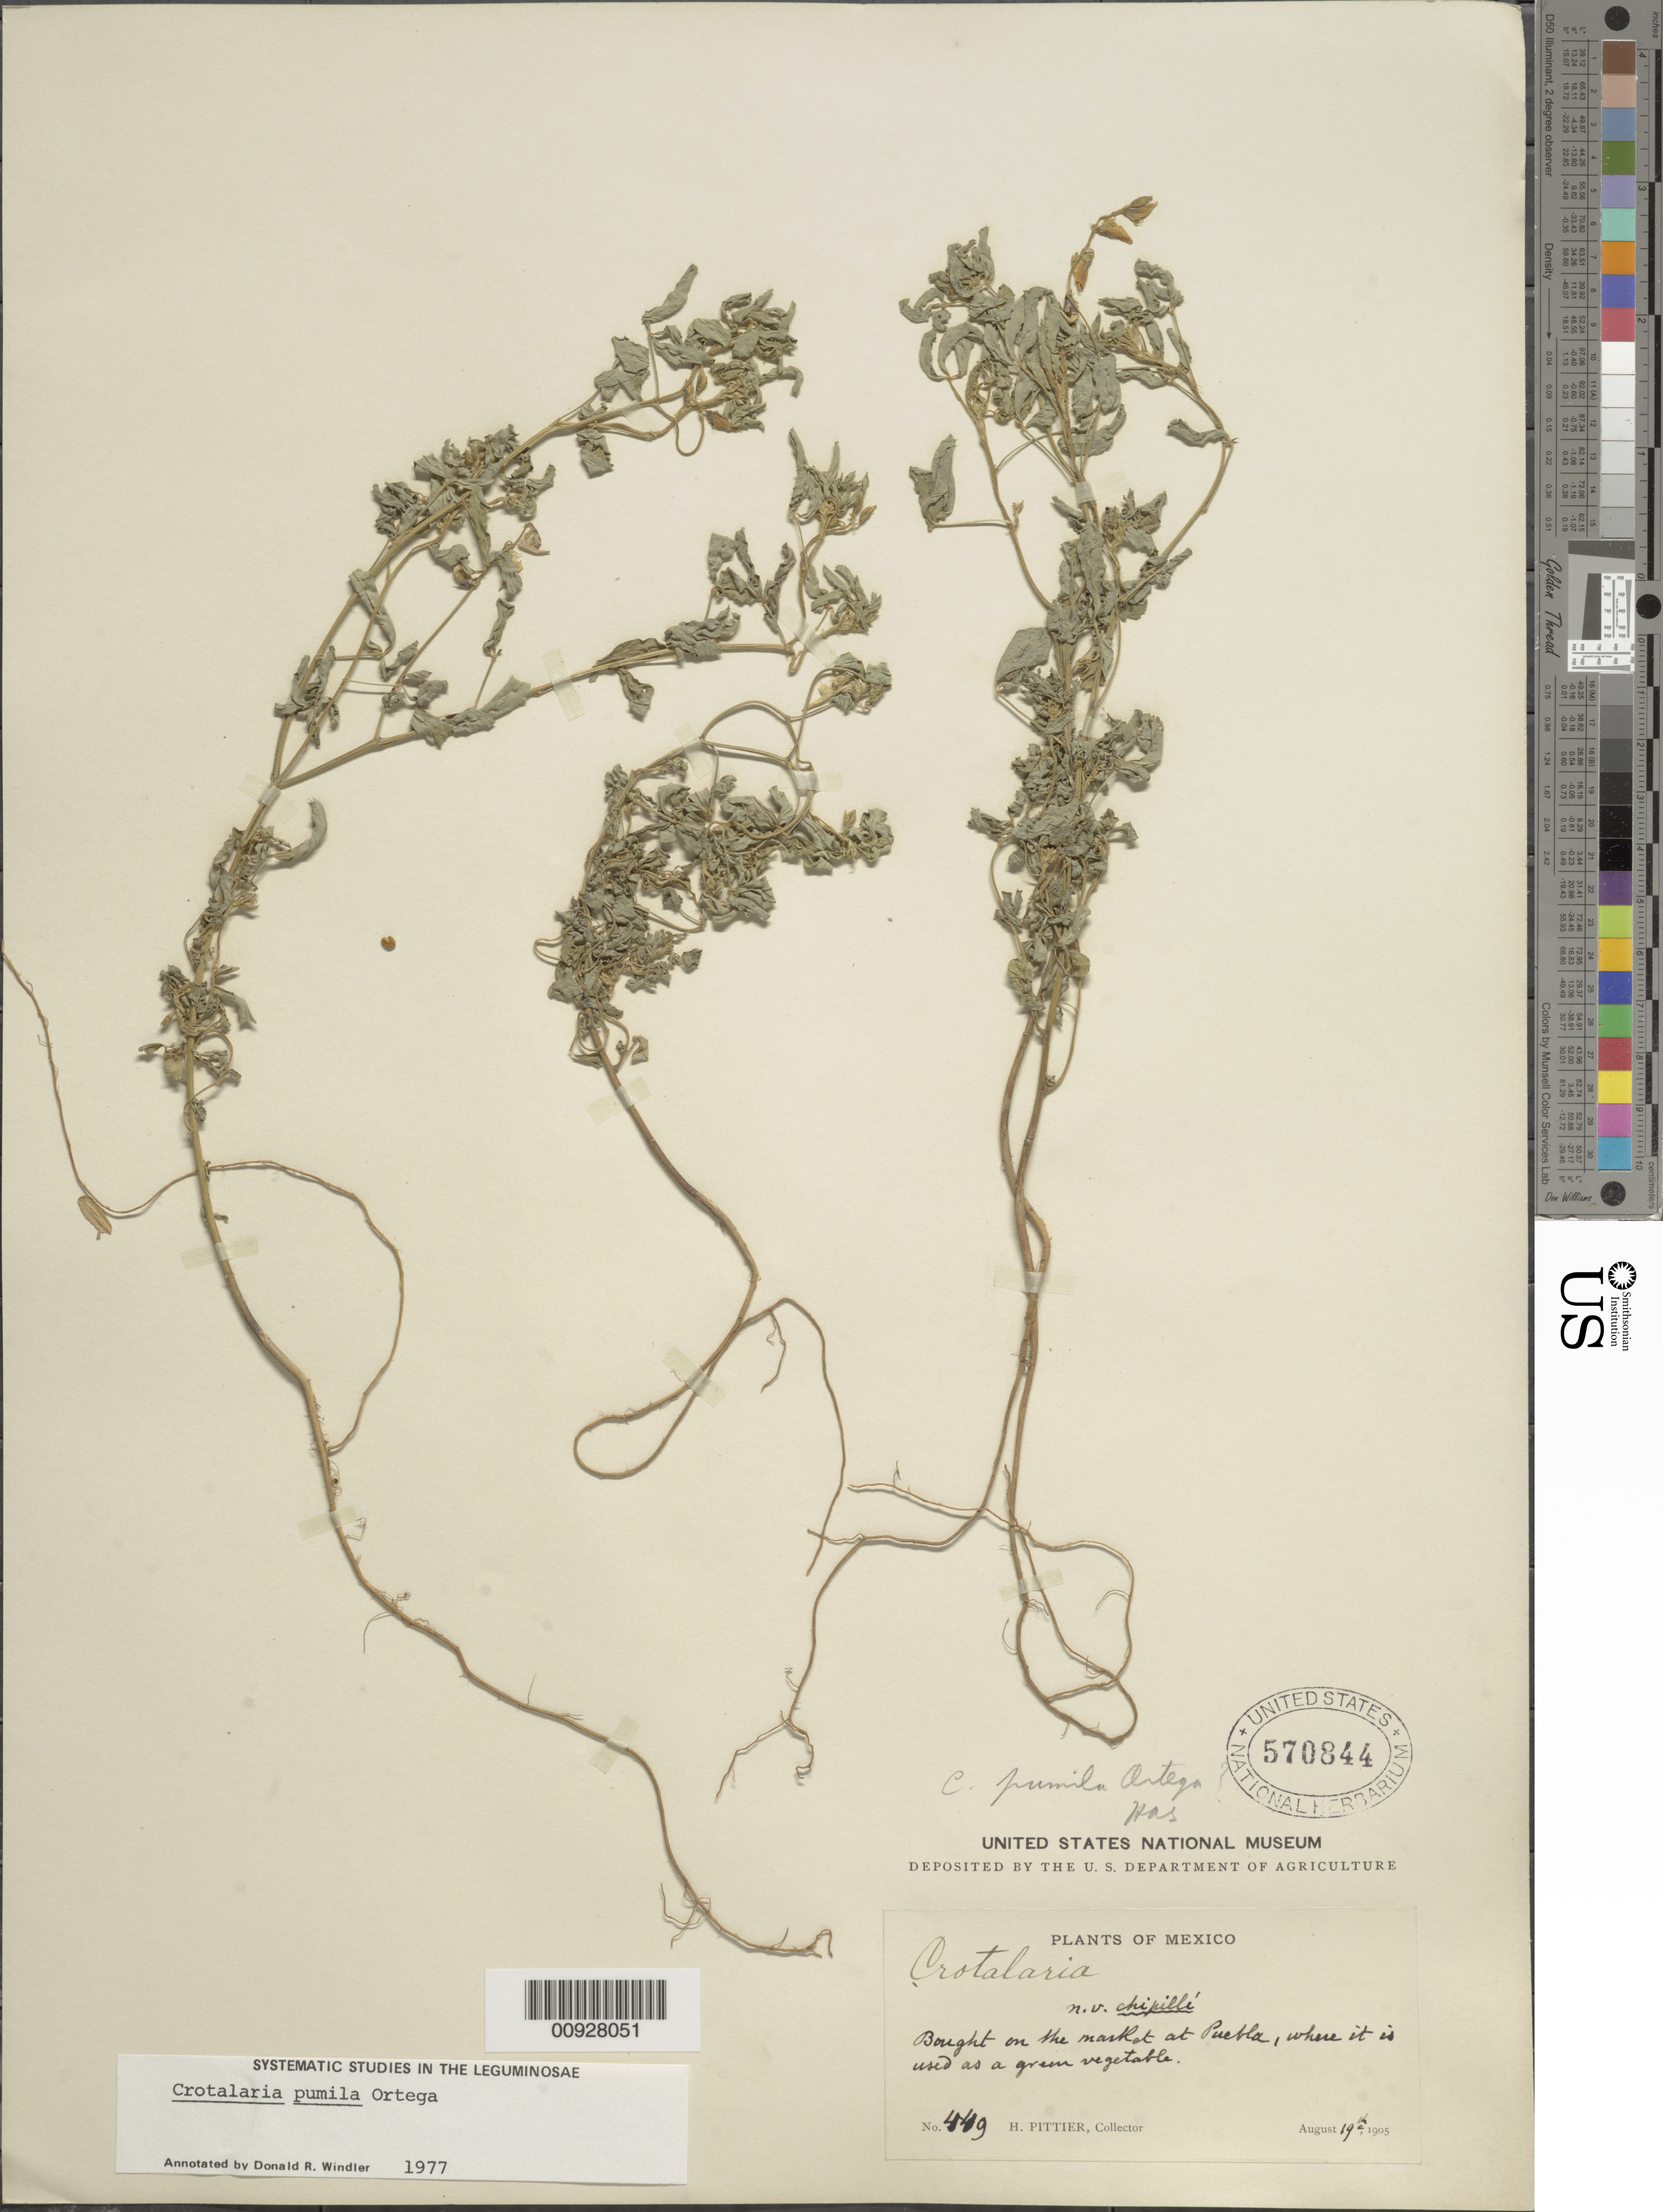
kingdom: Plantae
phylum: Tracheophyta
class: Magnoliopsida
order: Fabales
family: Fabaceae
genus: Crotalaria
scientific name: Crotalaria pumila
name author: Ortega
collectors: H. F. Pittier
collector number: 449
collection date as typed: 19 Aug 1905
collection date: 1905-08-19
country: Mexico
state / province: Puebla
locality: Bought on the market at Puebla.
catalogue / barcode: US 570844